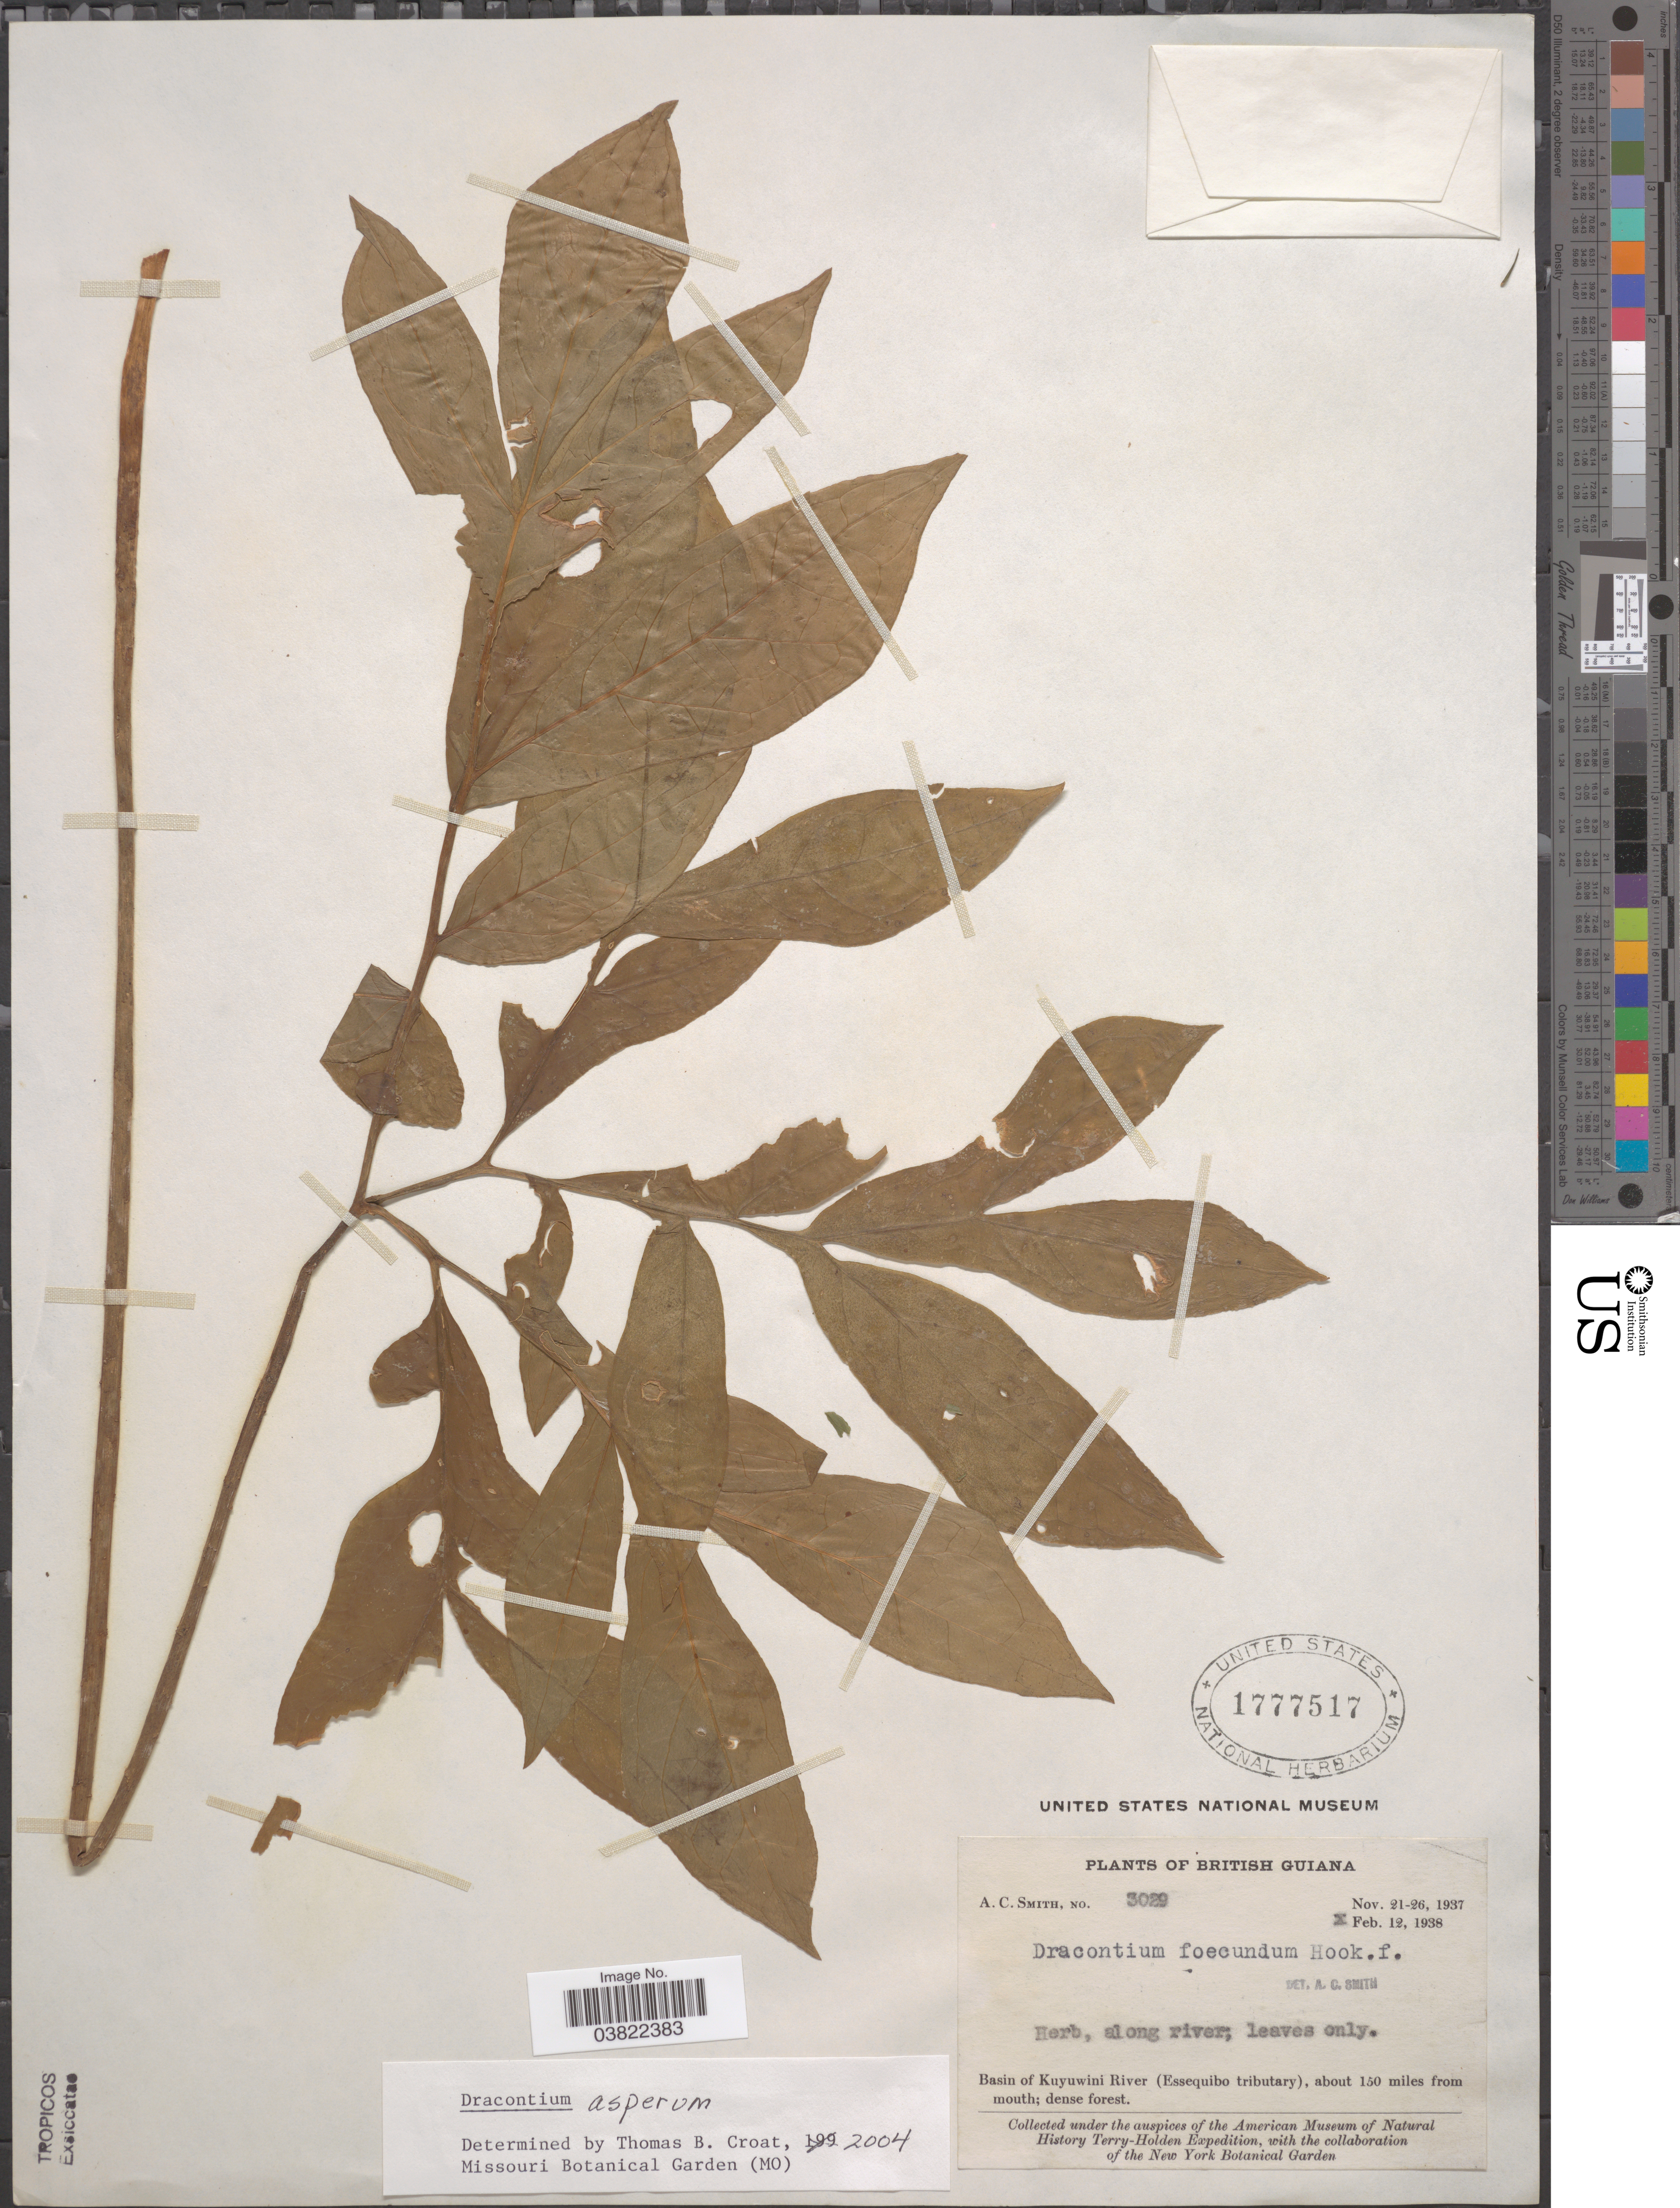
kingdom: Plantae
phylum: Tracheophyta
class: Liliopsida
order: Alismatales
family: Araceae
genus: Dracontium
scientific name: Dracontium asperum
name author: K. Koch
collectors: A. C. Smith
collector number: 3029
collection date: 1938-02-12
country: Guyana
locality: British Guiana. Along river. Basin of Kuyuwini River (Essequibo tributary), about 150 miles from mouth.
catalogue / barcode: US 1777517